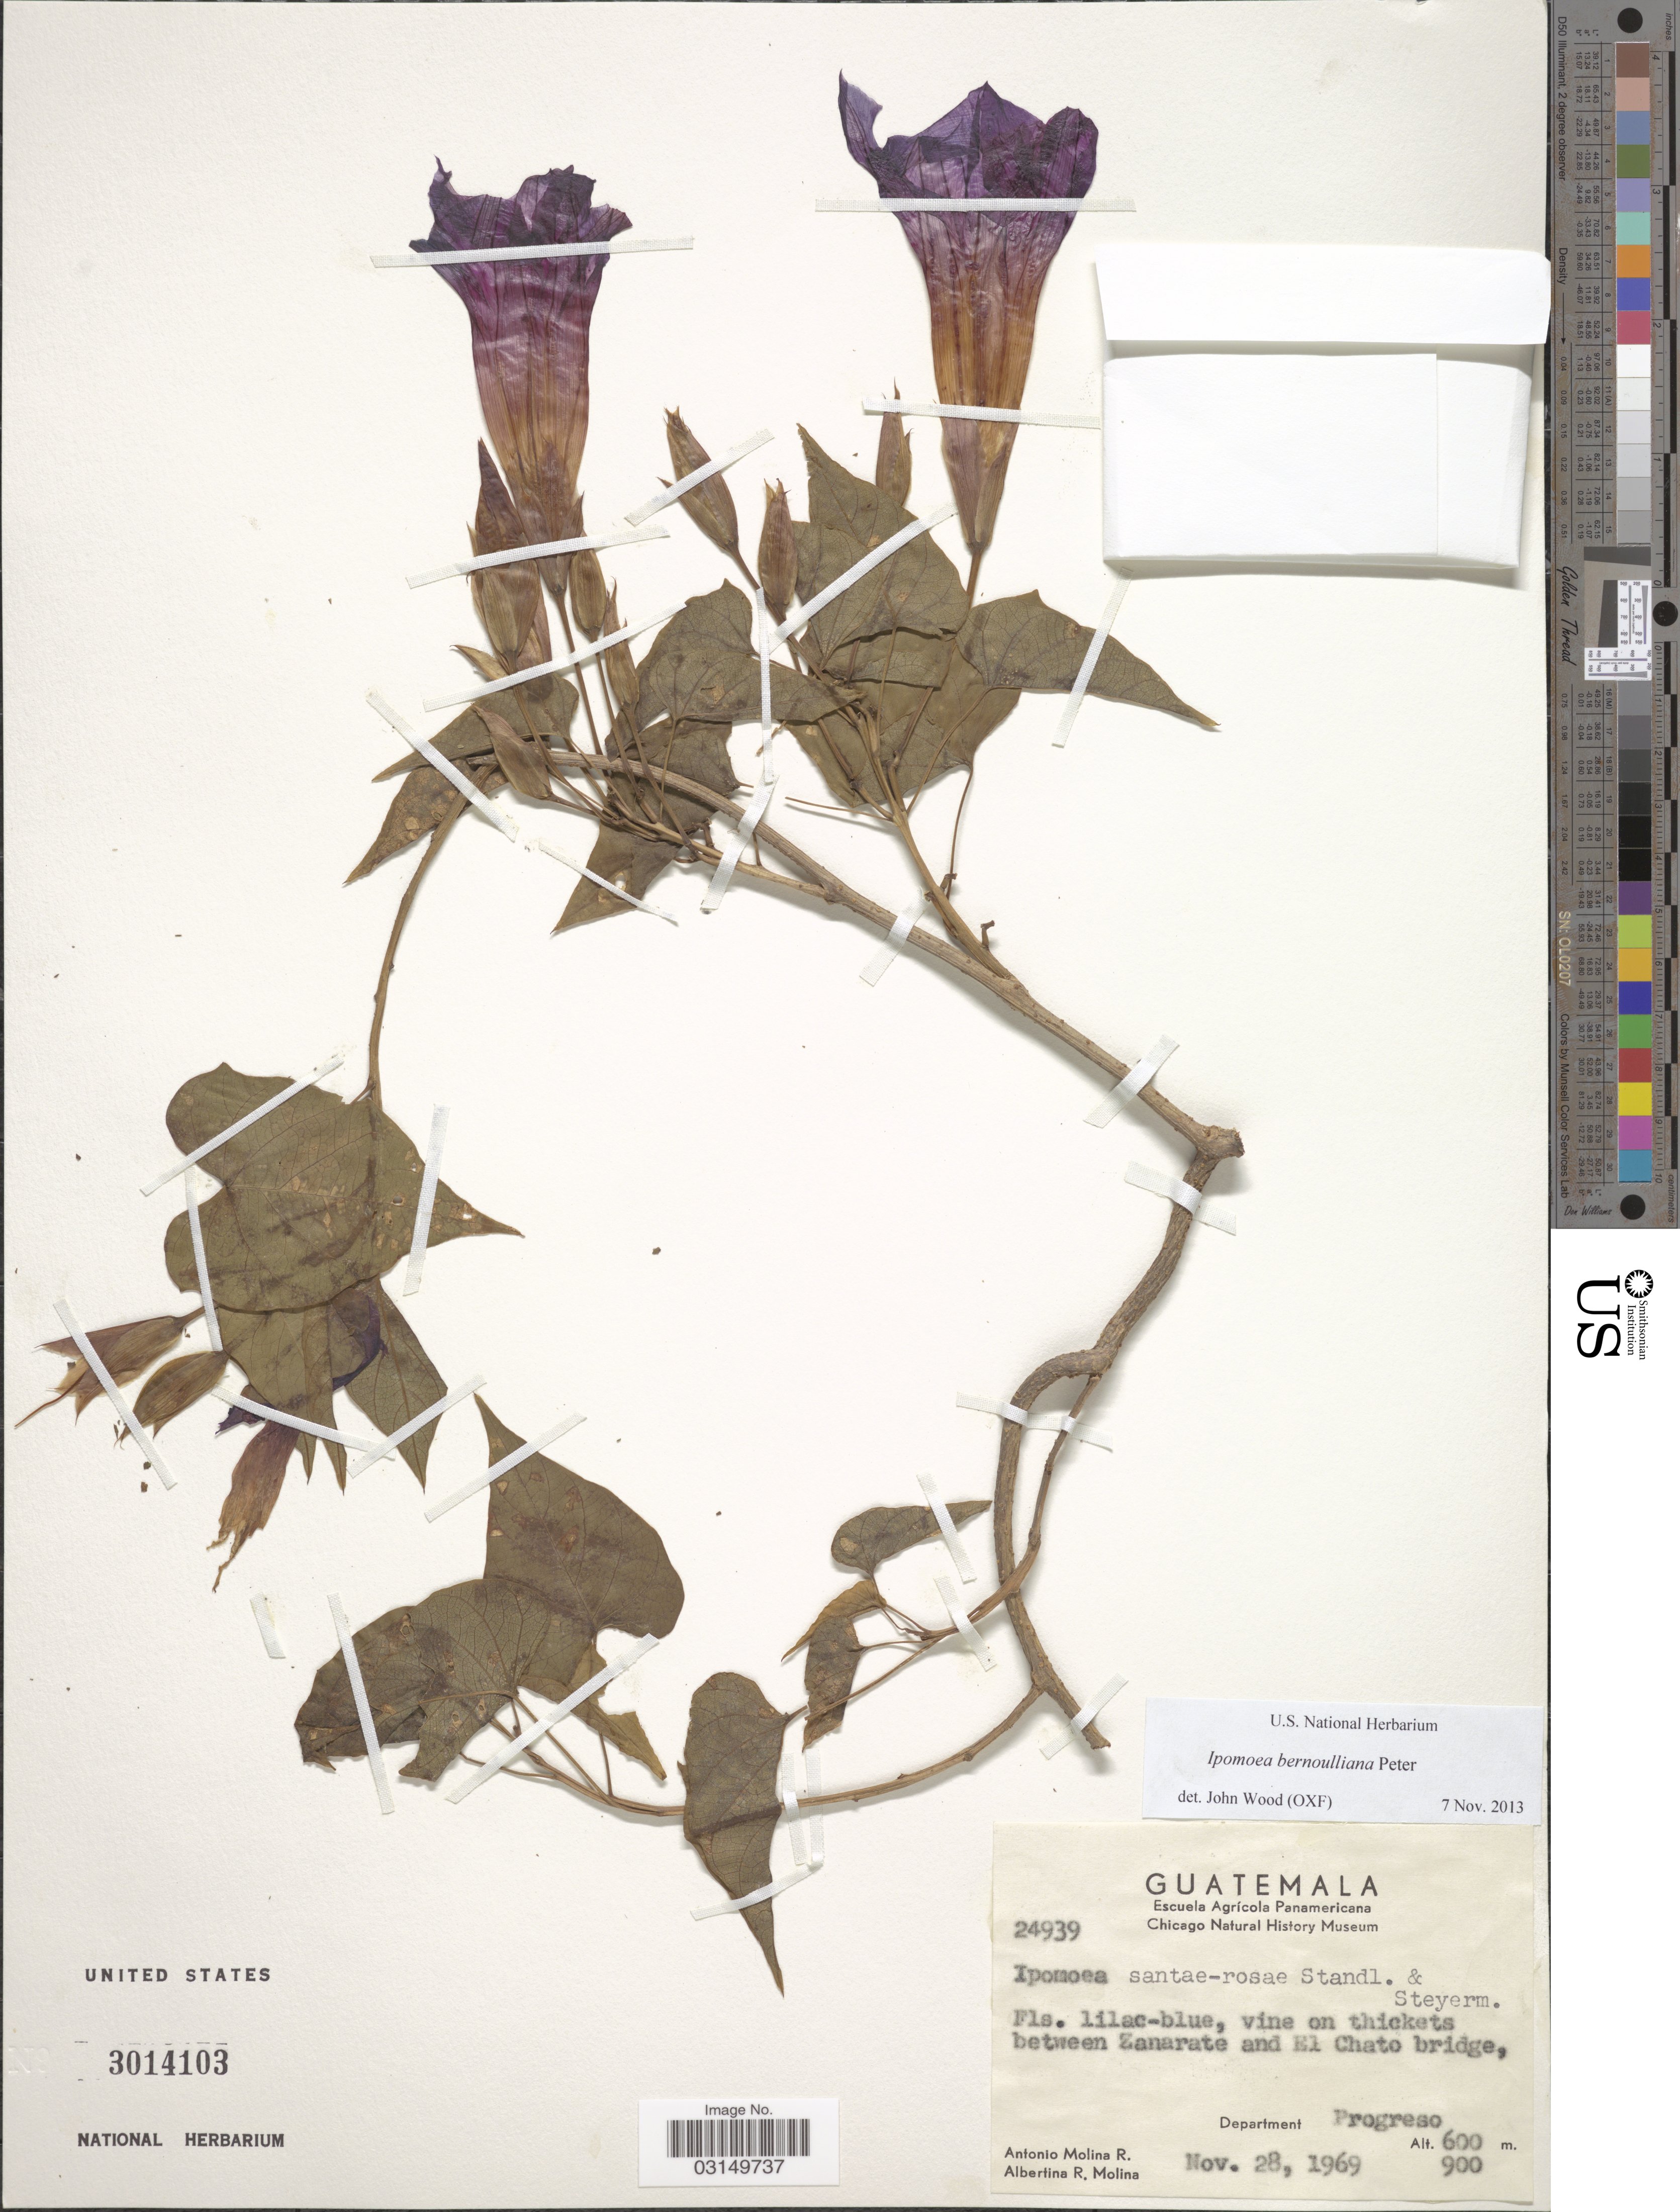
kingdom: Plantae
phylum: Tracheophyta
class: Magnoliopsida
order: Solanales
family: Convolvulaceae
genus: Ipomoea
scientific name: Ipomoea bernoulliana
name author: Peter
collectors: A. Molina R. & A. R. Molina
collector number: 24939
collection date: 1969-11-28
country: Guatemala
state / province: El Progreso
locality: Vine on thickets between Zanarate and El Chato bridge, Department Progreso.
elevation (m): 600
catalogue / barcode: US 3014103